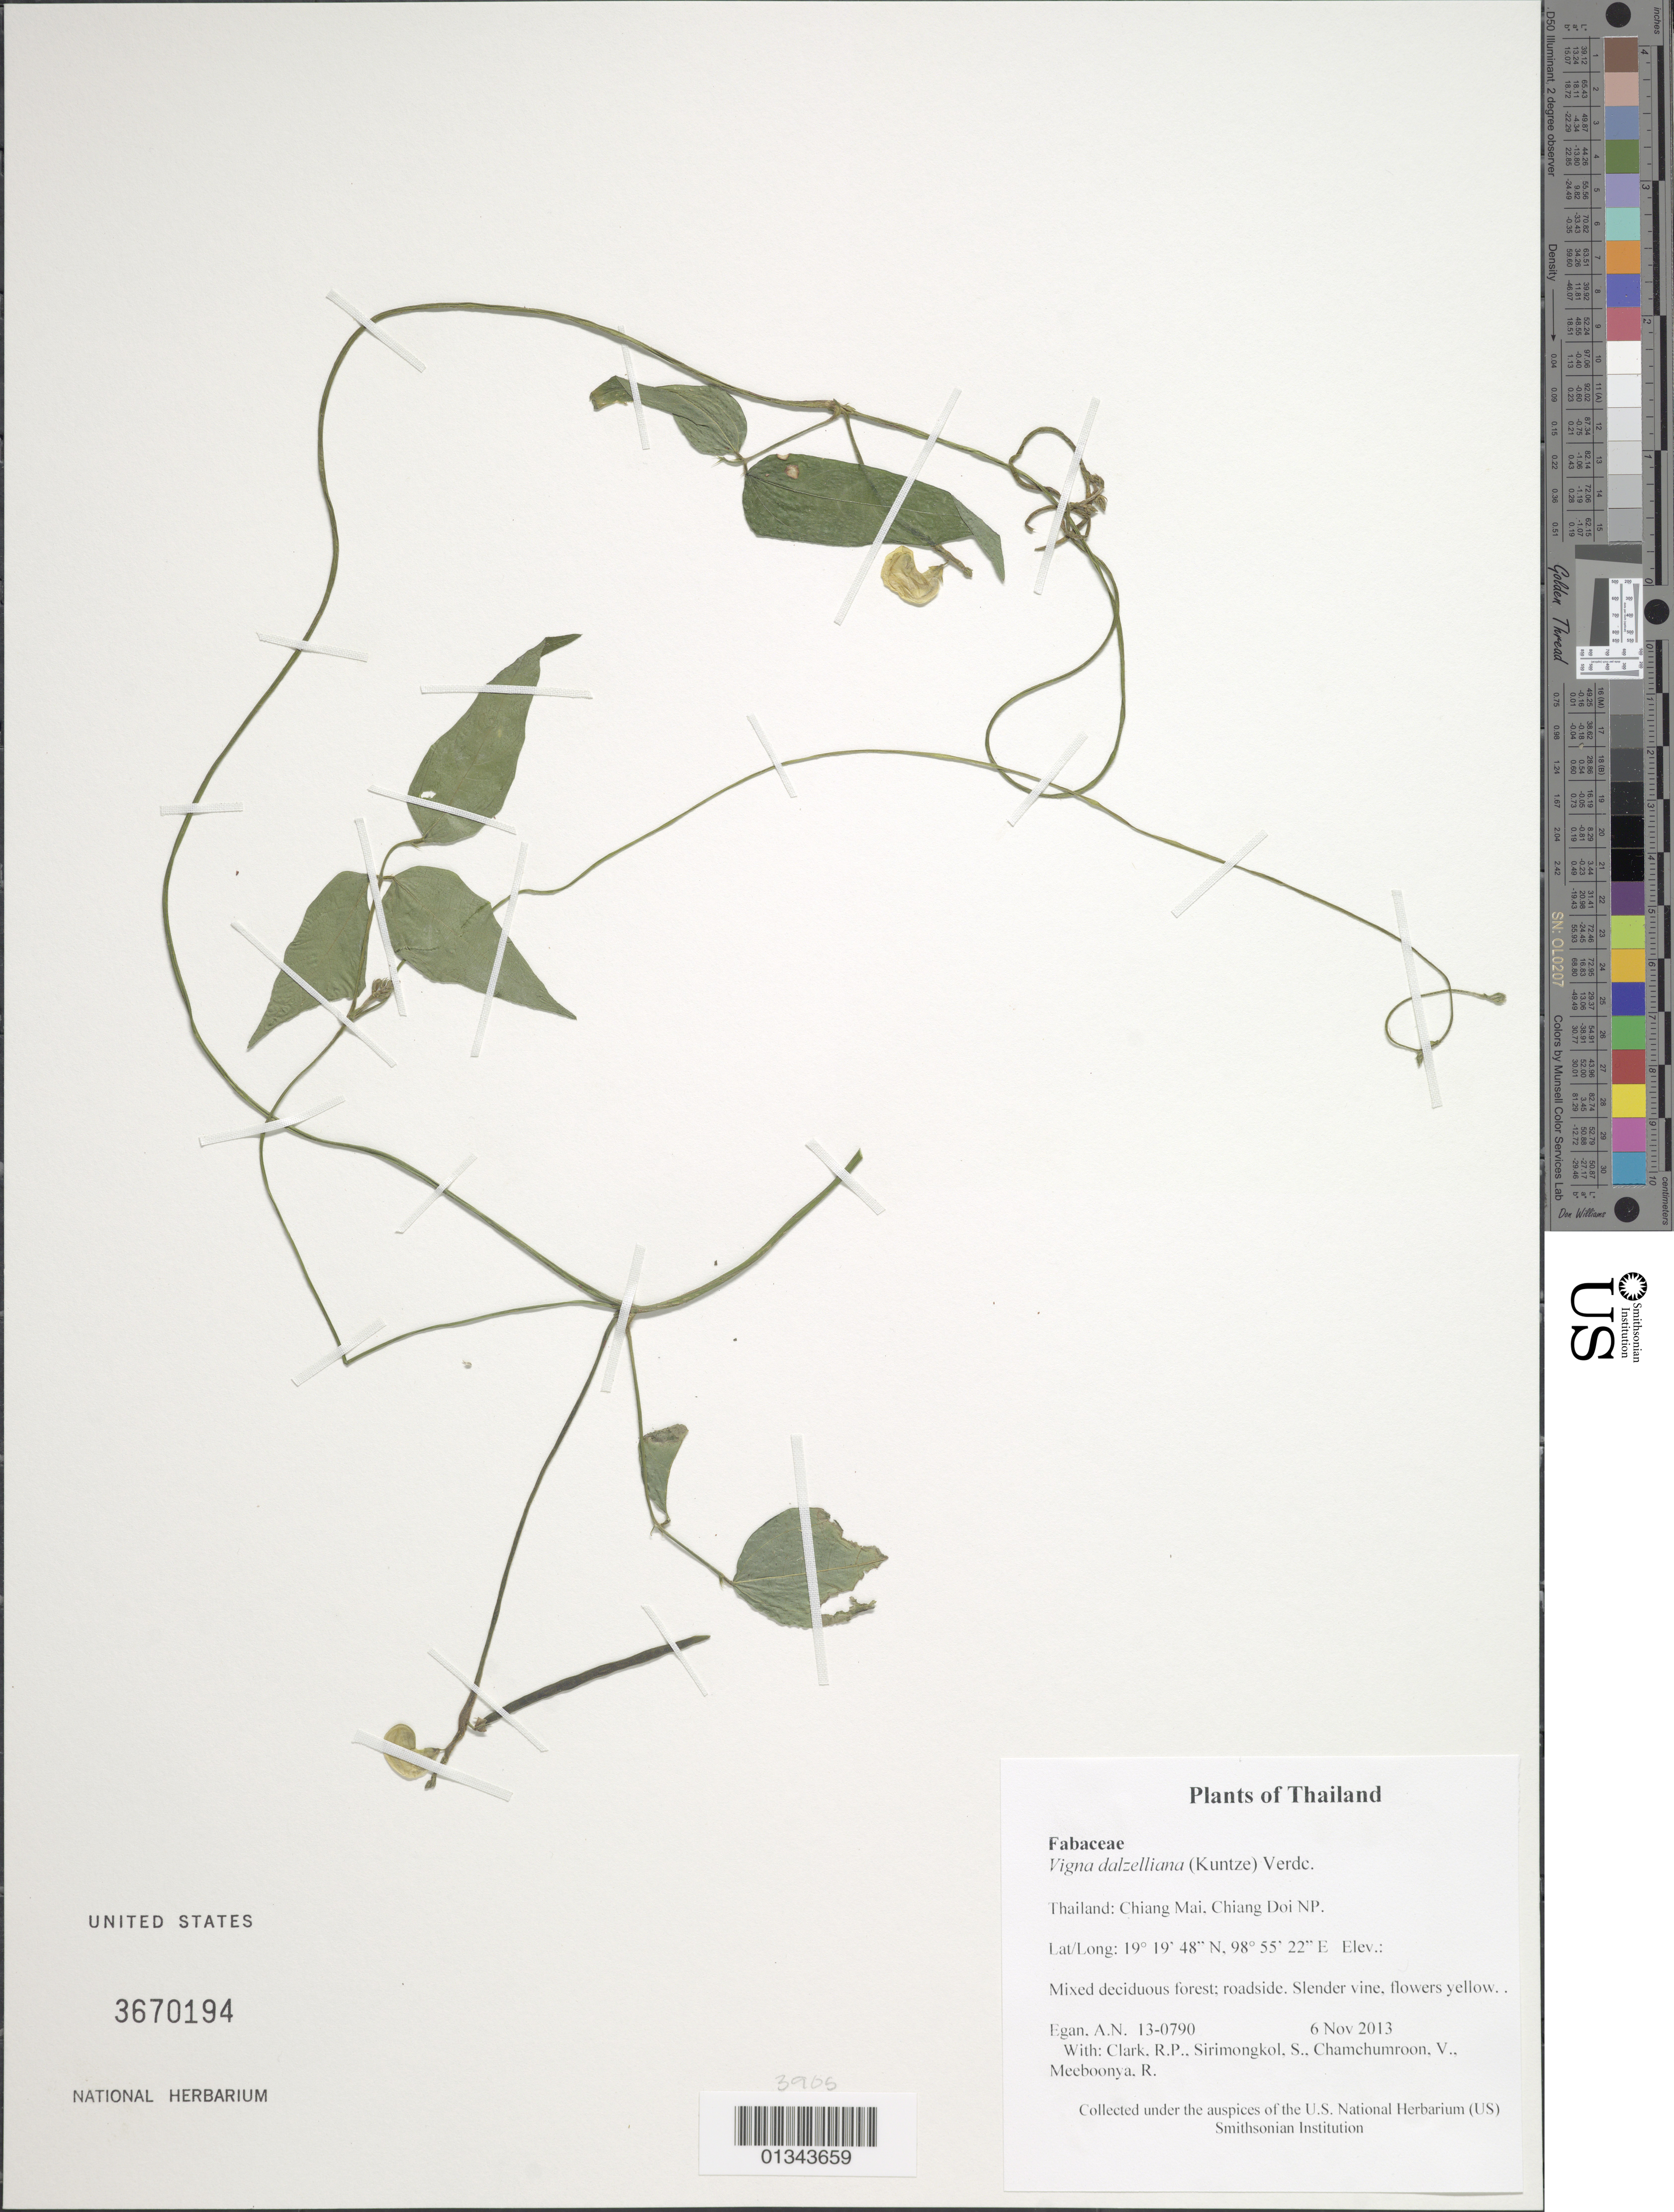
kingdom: Plantae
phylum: Tracheophyta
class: Magnoliopsida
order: Fabales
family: Fabaceae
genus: Vigna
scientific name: Vigna dalzelliana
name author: (Kuntze) Verdc.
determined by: Egan, Ashley N., (US), Smithsonian Institution - National Museum of Natural History (UNITED STATES)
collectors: A. N. Egan, R. P. Clark, S. Sirimongkol, V. Chamchumroon & R. Meeboonya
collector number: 13-0790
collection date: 2013-11-06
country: Thailand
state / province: Chiang Mai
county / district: Mueang Chiang Mai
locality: Chiang Doi NP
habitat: Mixed deciduous forest; roadside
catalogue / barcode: US 3670194